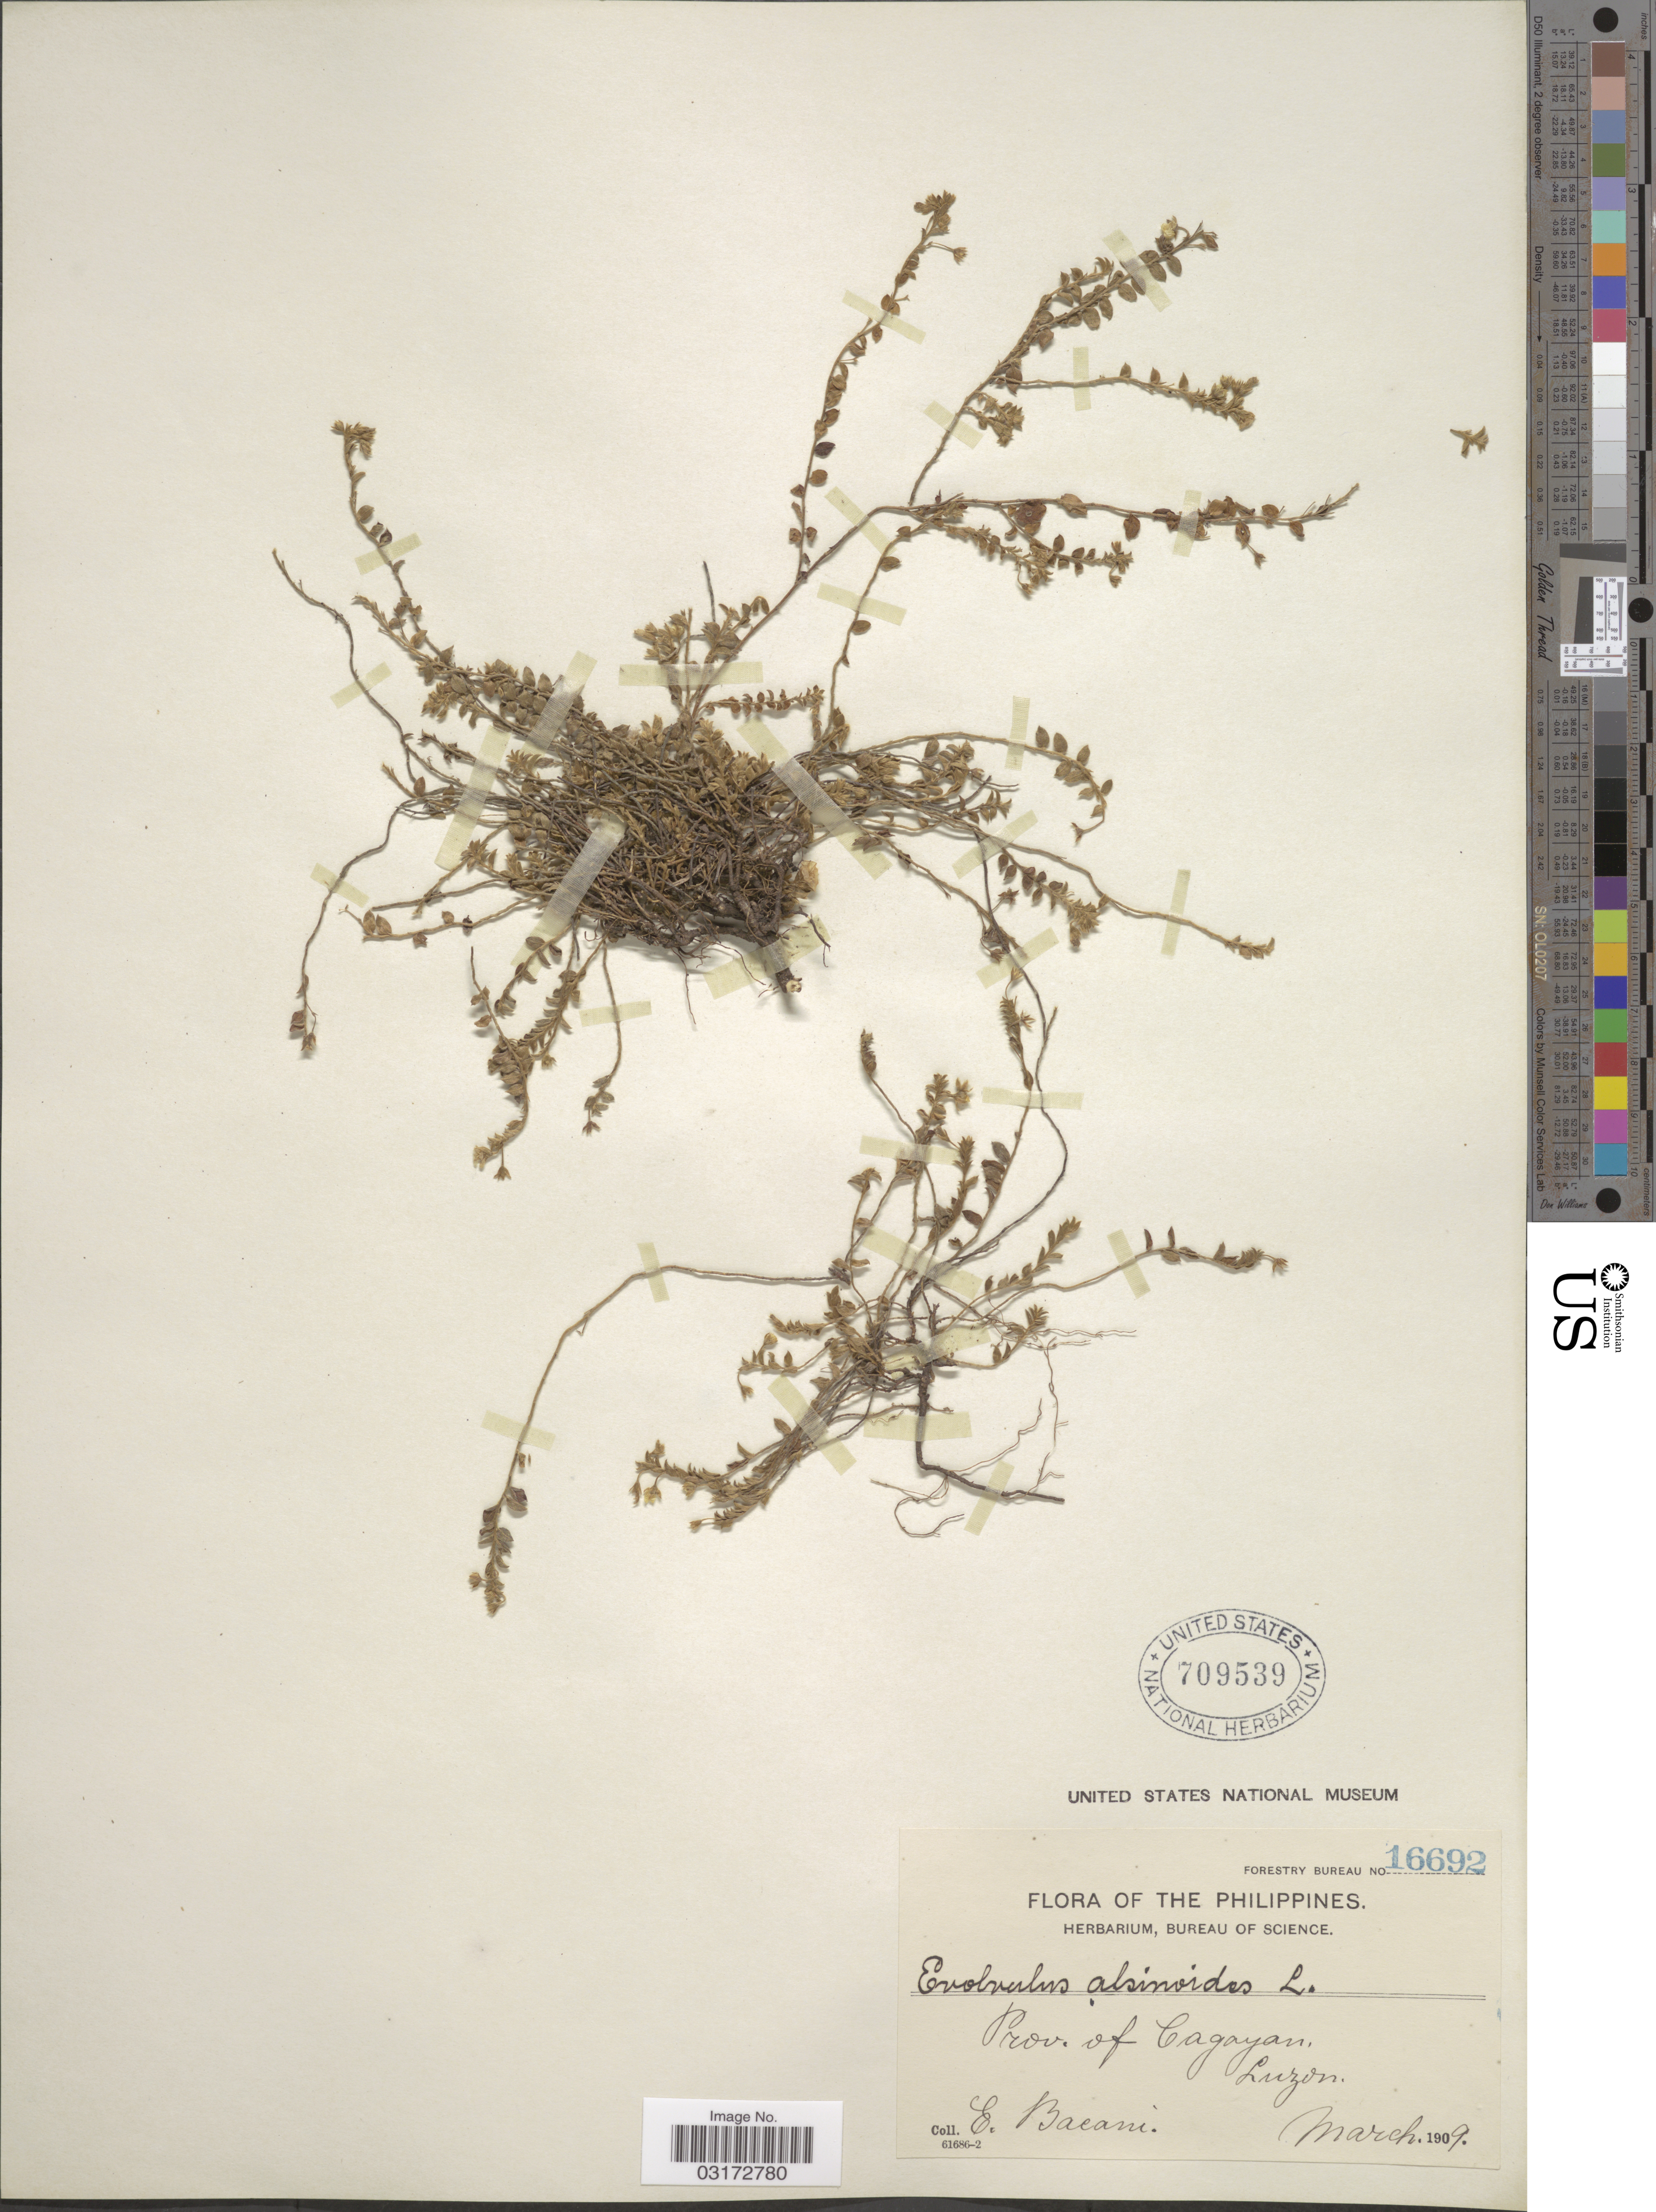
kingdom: Plantae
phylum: Tracheophyta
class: Magnoliopsida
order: Solanales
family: Convolvulaceae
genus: Evolvulus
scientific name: Evolvulus alsinoides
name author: (L.) L.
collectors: E. Bacani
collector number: Forestry Bureau 16692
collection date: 1909-03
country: Philippines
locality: Prov. of Cagayan, Luzon.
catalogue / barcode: US 709539